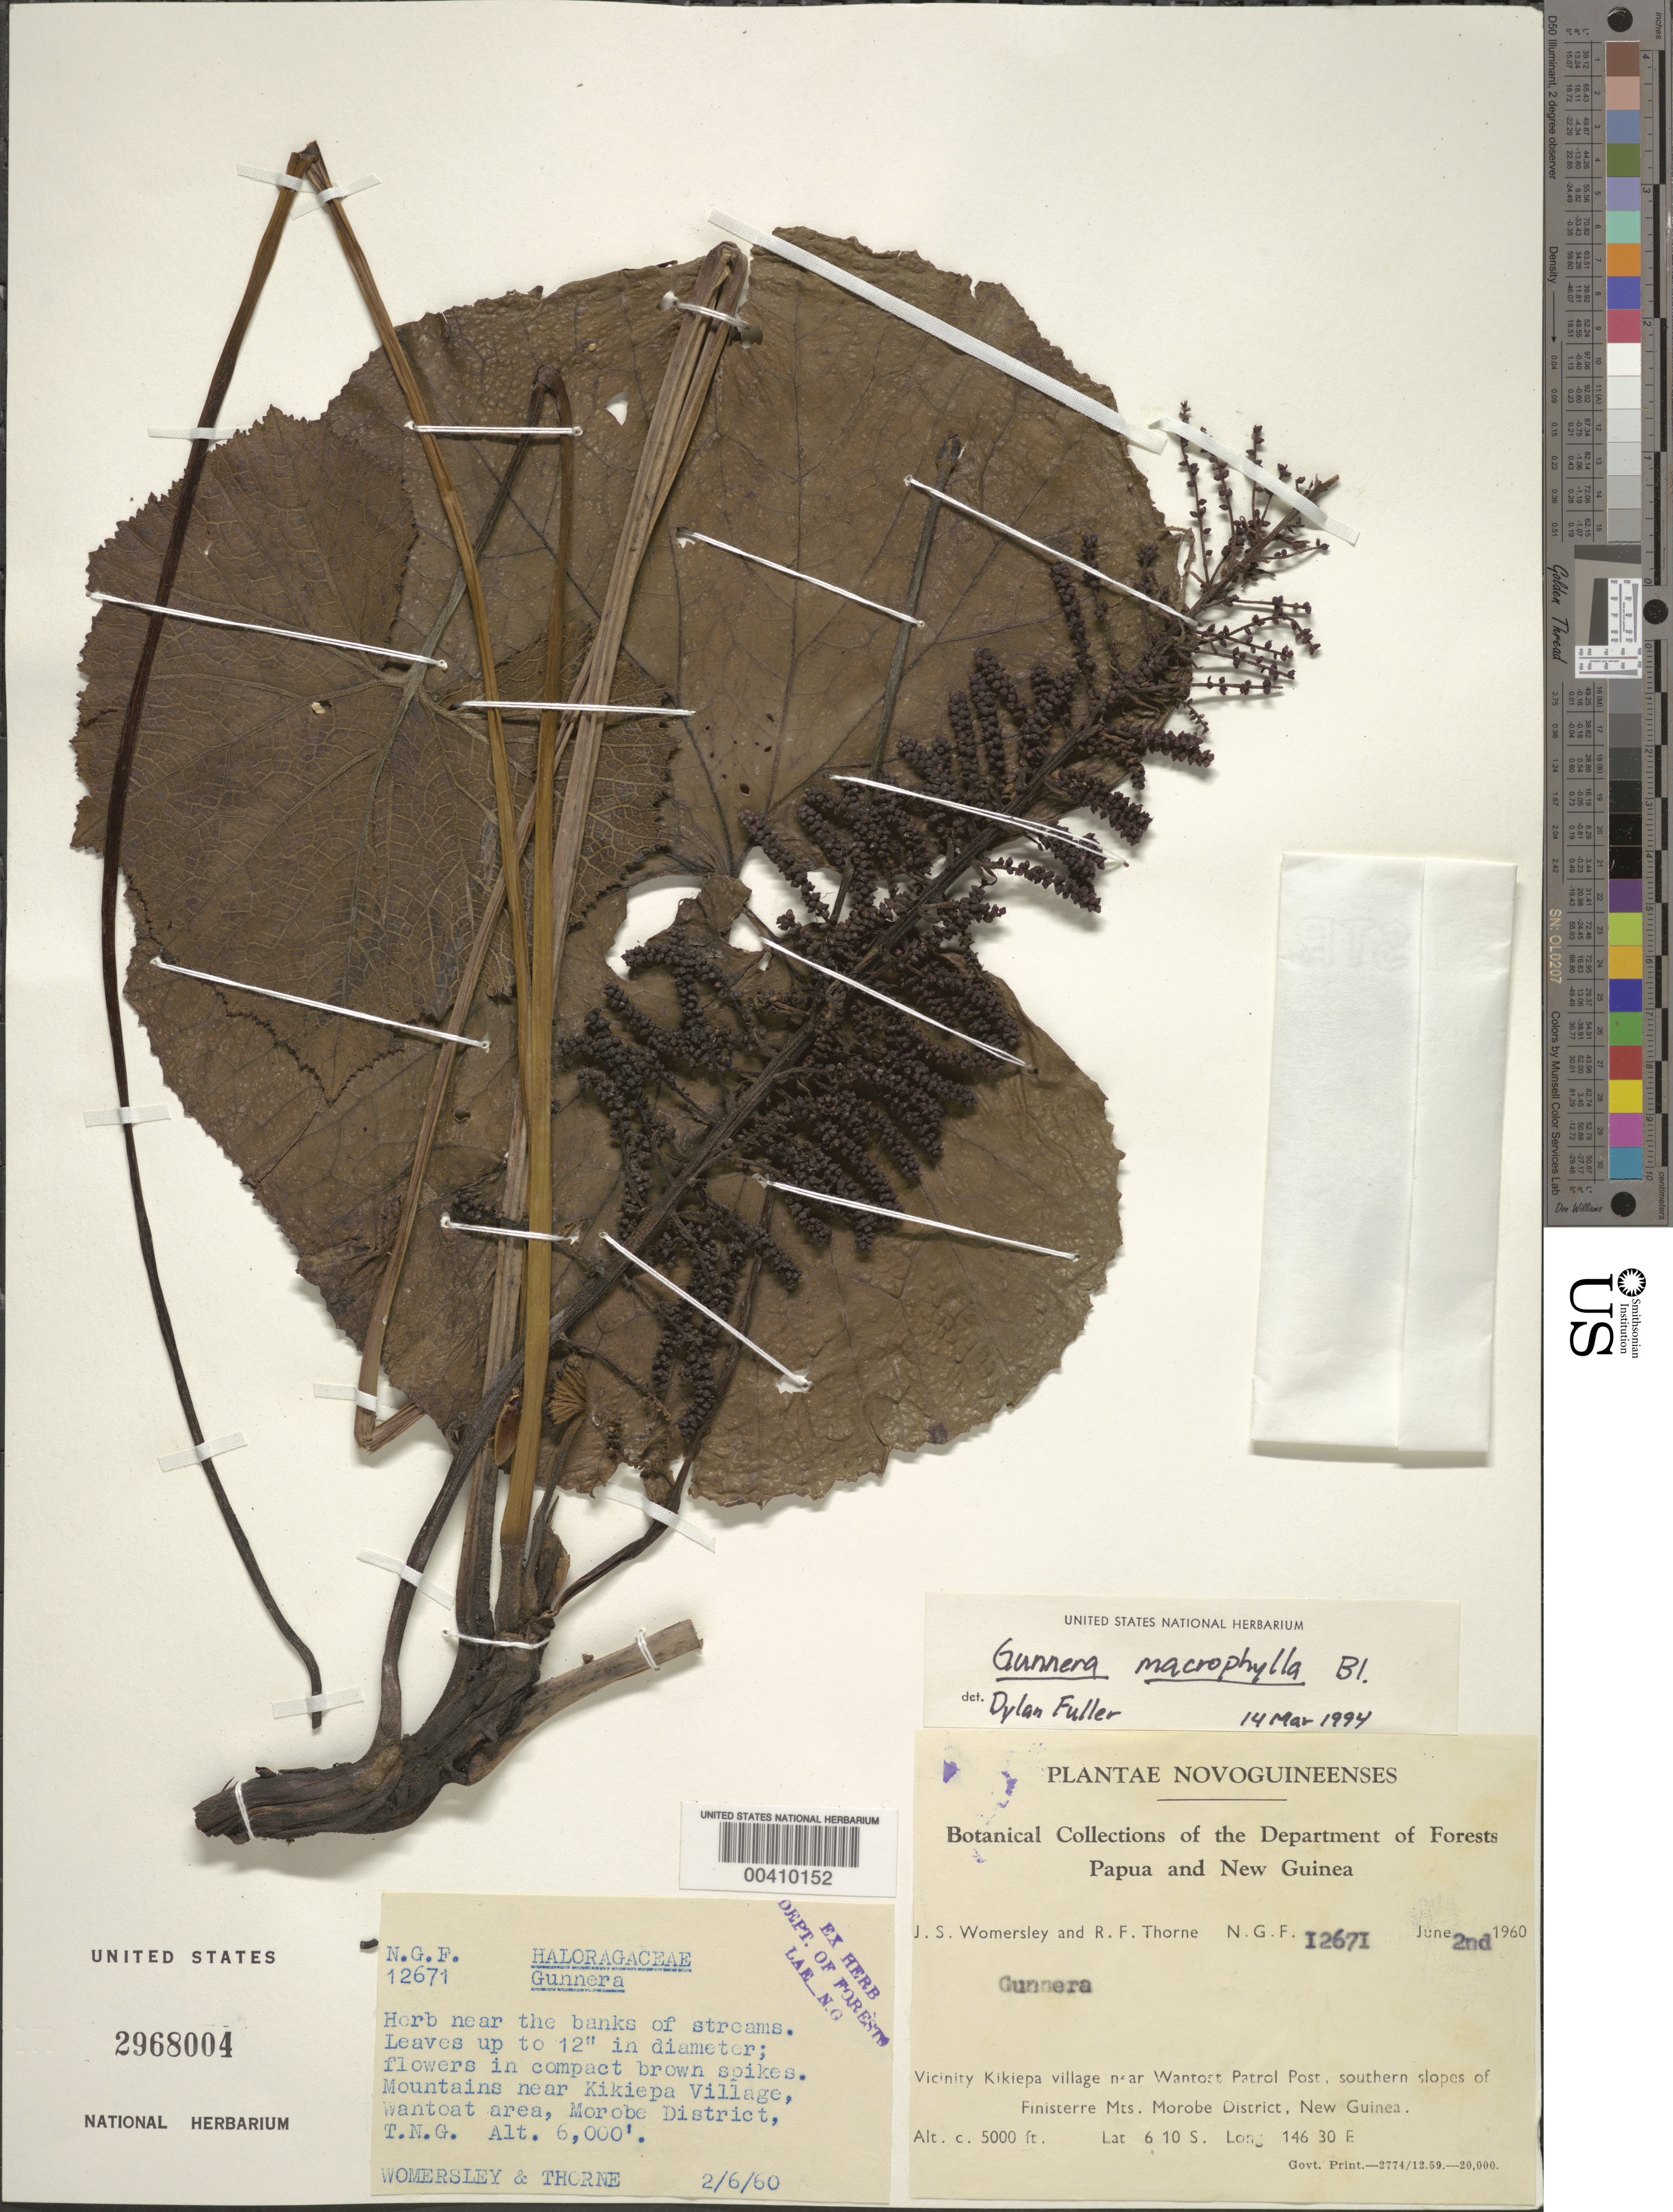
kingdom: Plantae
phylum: Tracheophyta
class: Magnoliopsida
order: Gunnerales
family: Gunneraceae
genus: Gunnera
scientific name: Gunnera macrophylla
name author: Blume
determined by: Fuller, D. X.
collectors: J. S. Womersley & R. F. Thorne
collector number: NGF 12671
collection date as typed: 02 Jun 1960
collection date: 1960-06-02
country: Papua New Guinea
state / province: Morobe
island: New Guinea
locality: Vicinity Kikiepa village near Wantort Patrol Post, S slopes of Finisterre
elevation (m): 1524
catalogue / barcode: US 2968004